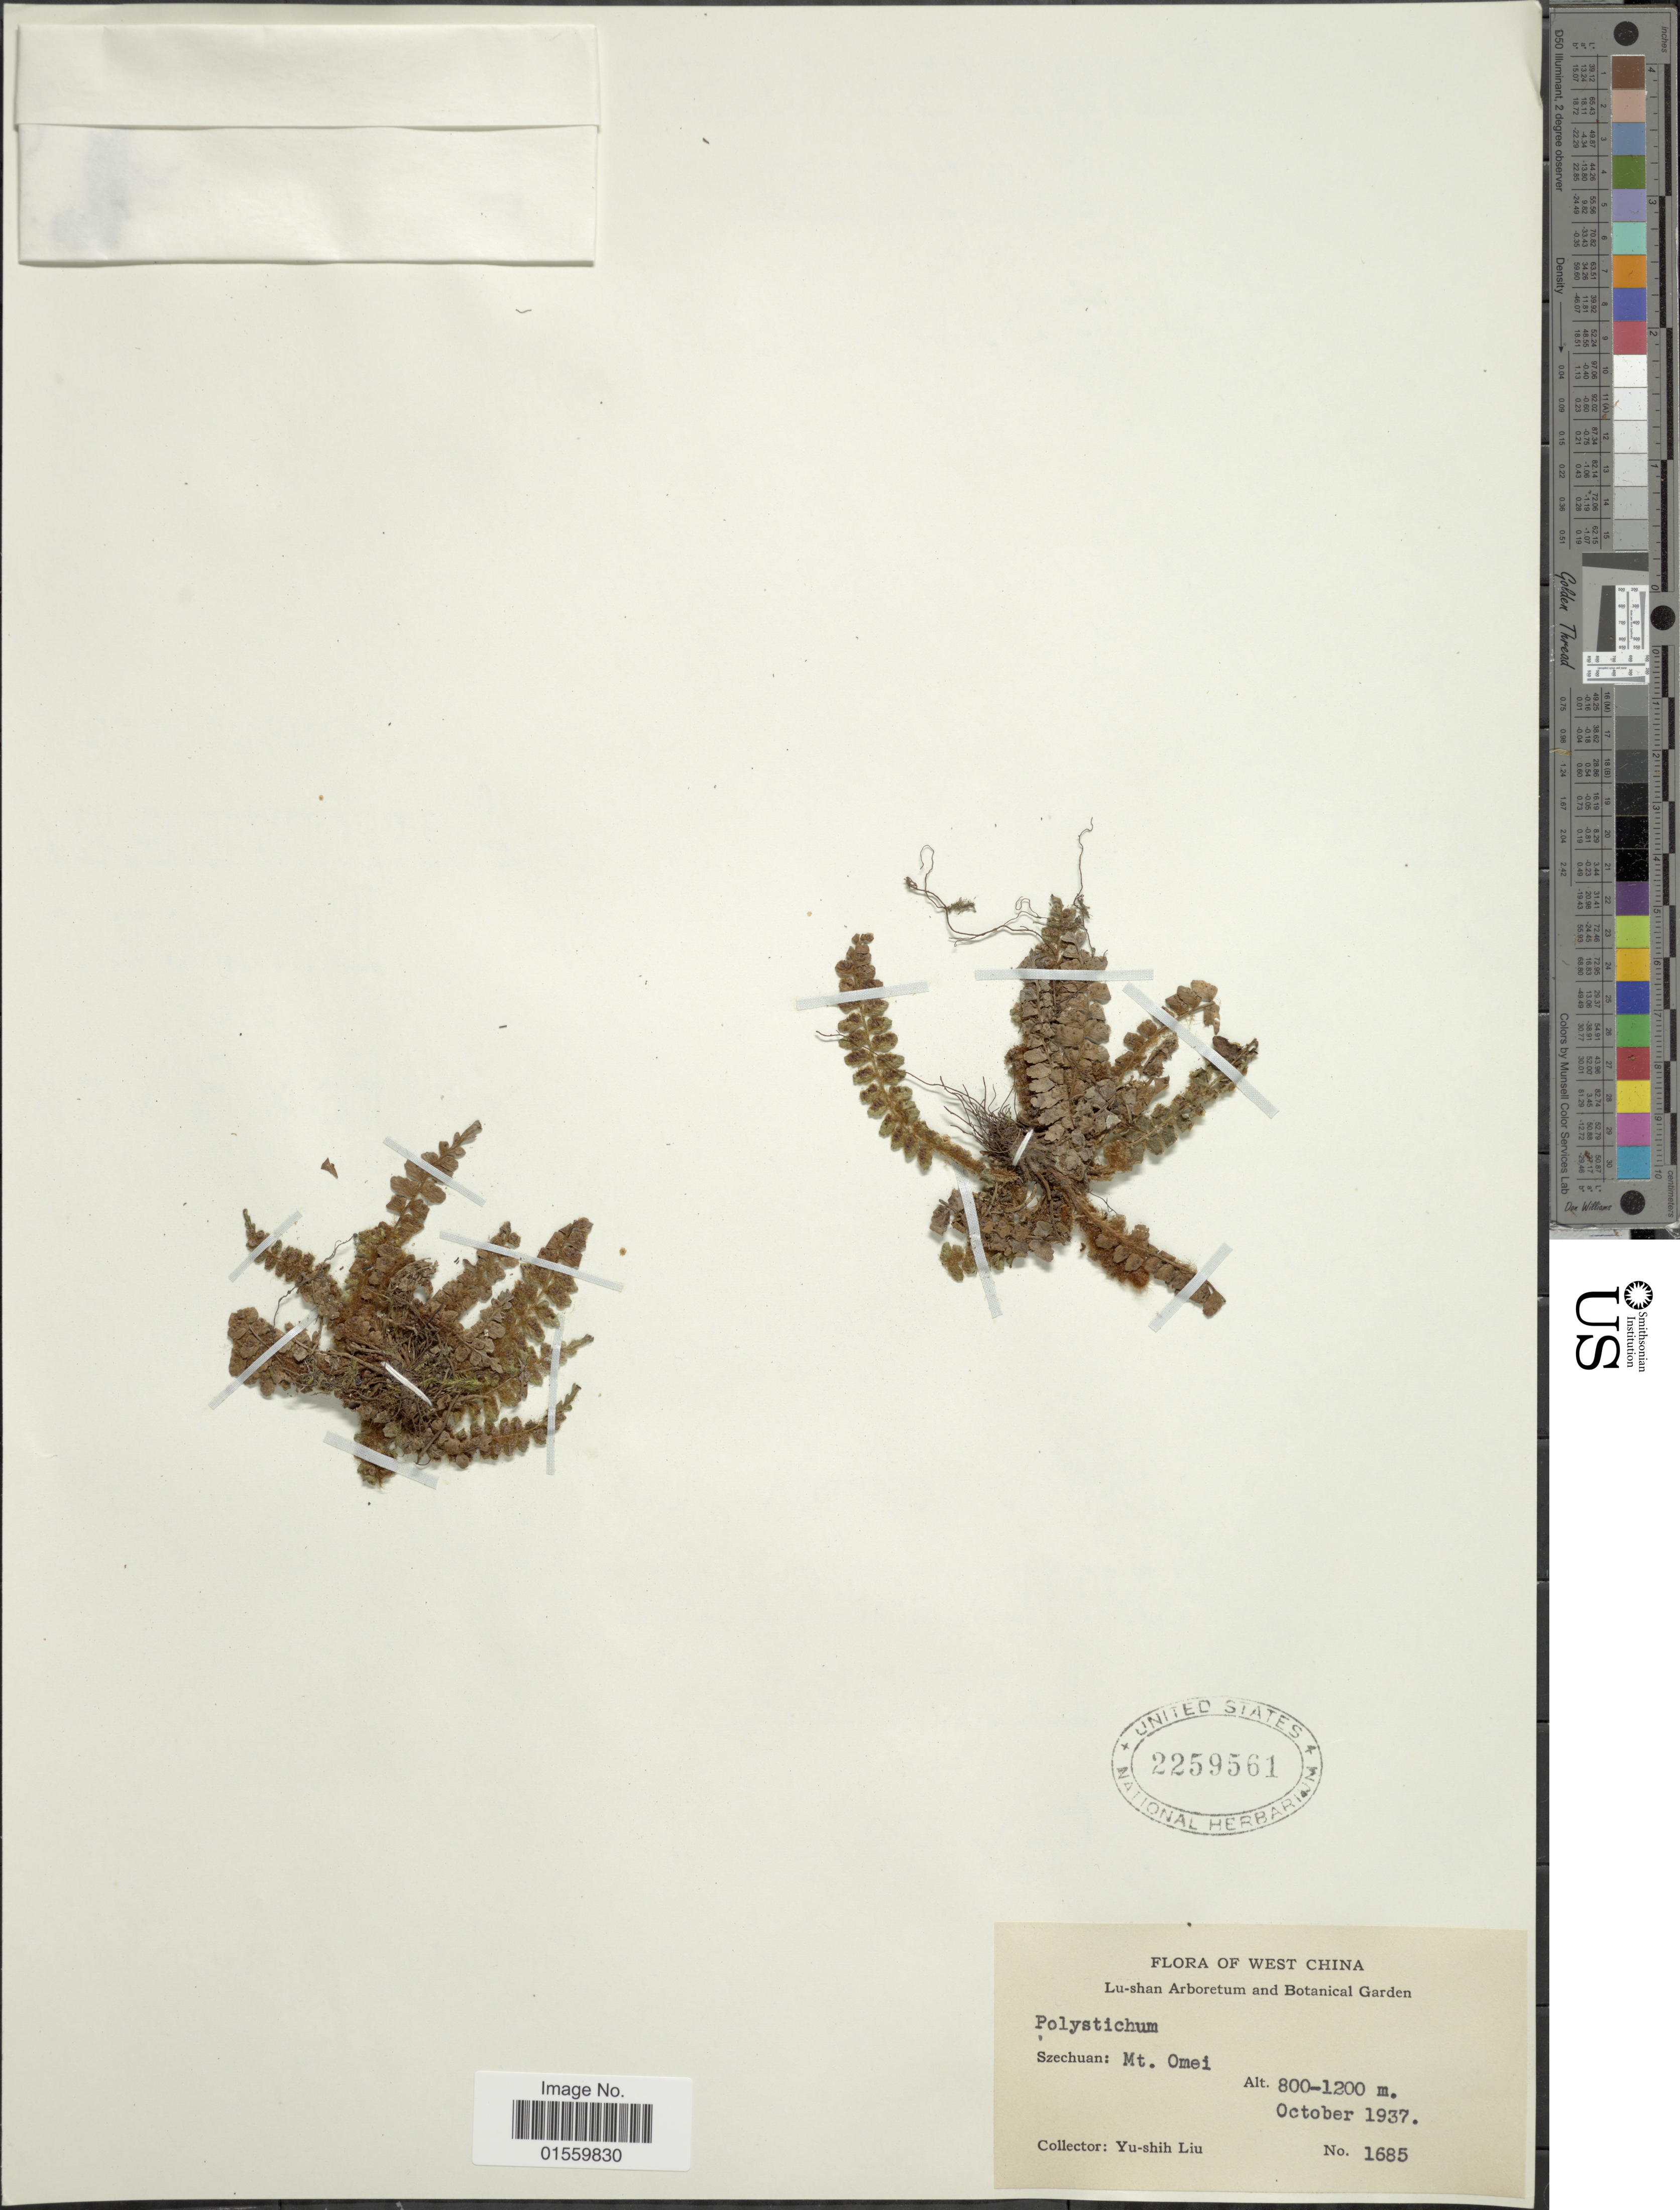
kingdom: Plantae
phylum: Tracheophyta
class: Polypodiopsida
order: Polypodiales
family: Dryopteridaceae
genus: Polystichum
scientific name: Polystichum sp.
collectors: Y.-S. Liu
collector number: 1685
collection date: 1937-10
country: China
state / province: Sichuan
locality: West China,Szechuan: Mt. Omei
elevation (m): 800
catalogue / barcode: US 2259561